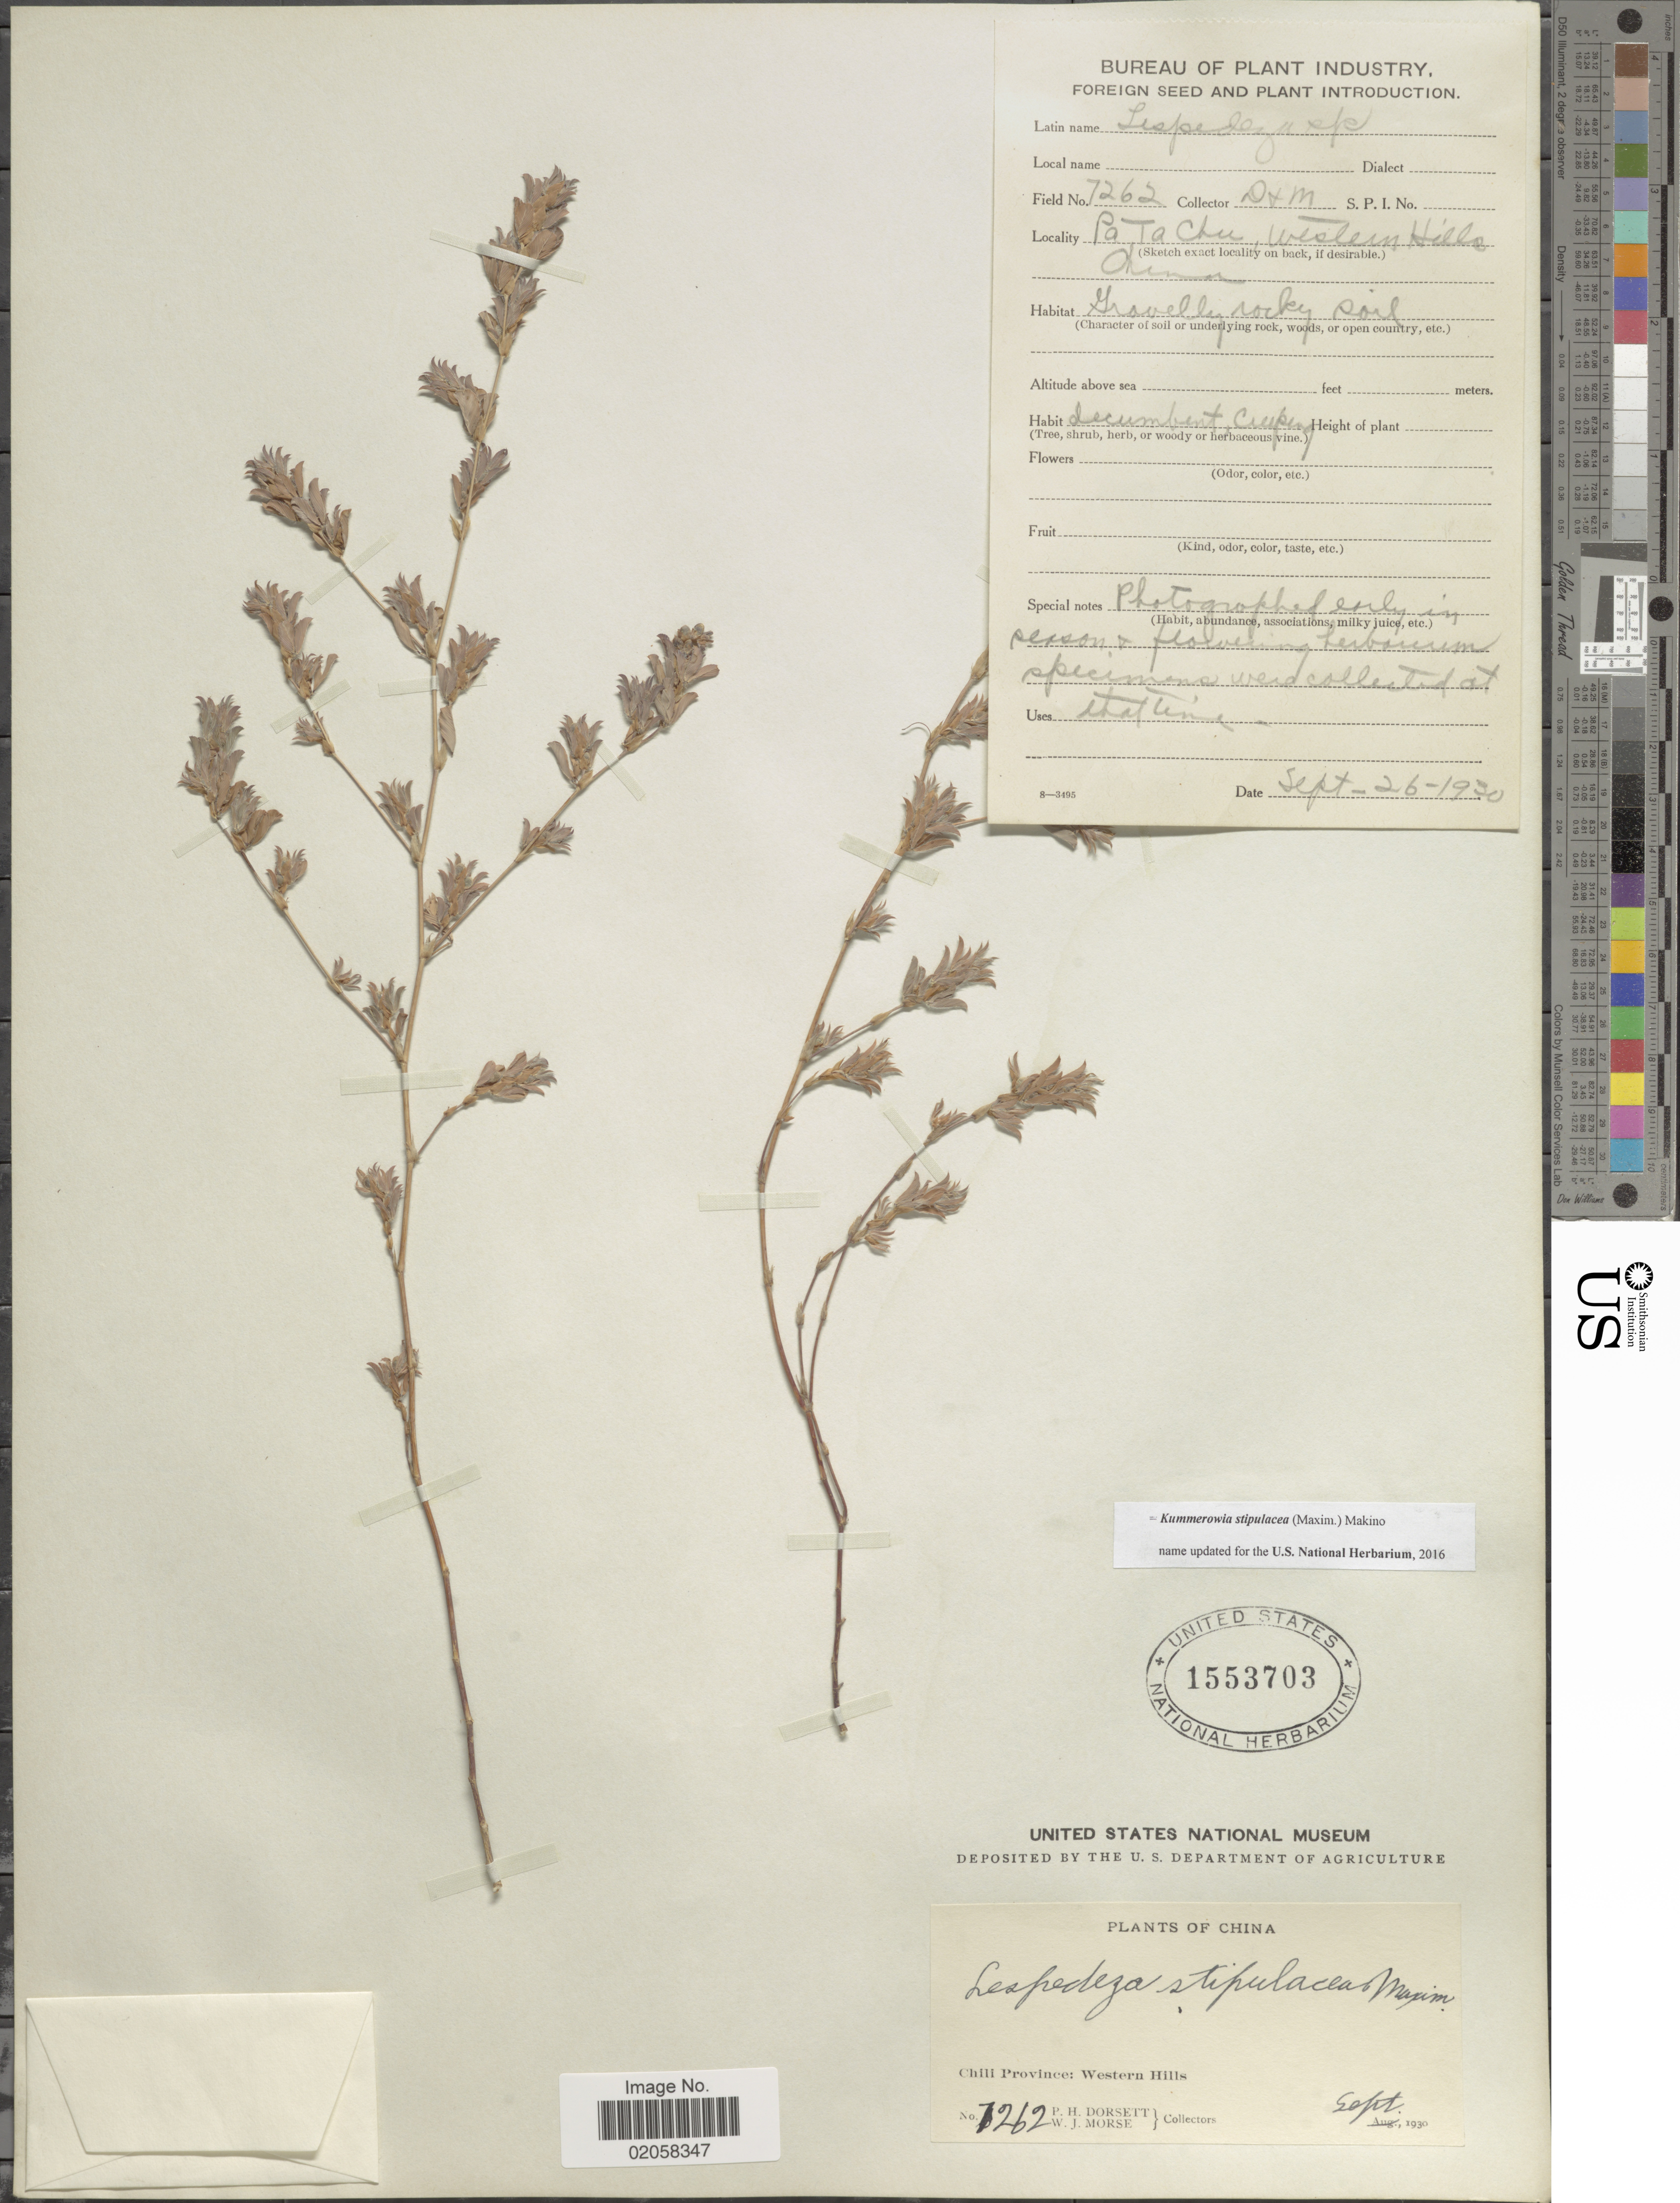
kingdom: Plantae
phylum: Tracheophyta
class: Magnoliopsida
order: Fabales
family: Fabaceae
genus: Kummerowia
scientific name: Kummerowia stipulacea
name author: (Maxim.) Makino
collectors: P. H. Dorsett & W. J. Morse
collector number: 7262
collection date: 1930-09-26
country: China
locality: Chili Province: Western Hills, Pa Ta Chu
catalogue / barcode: US 1553703